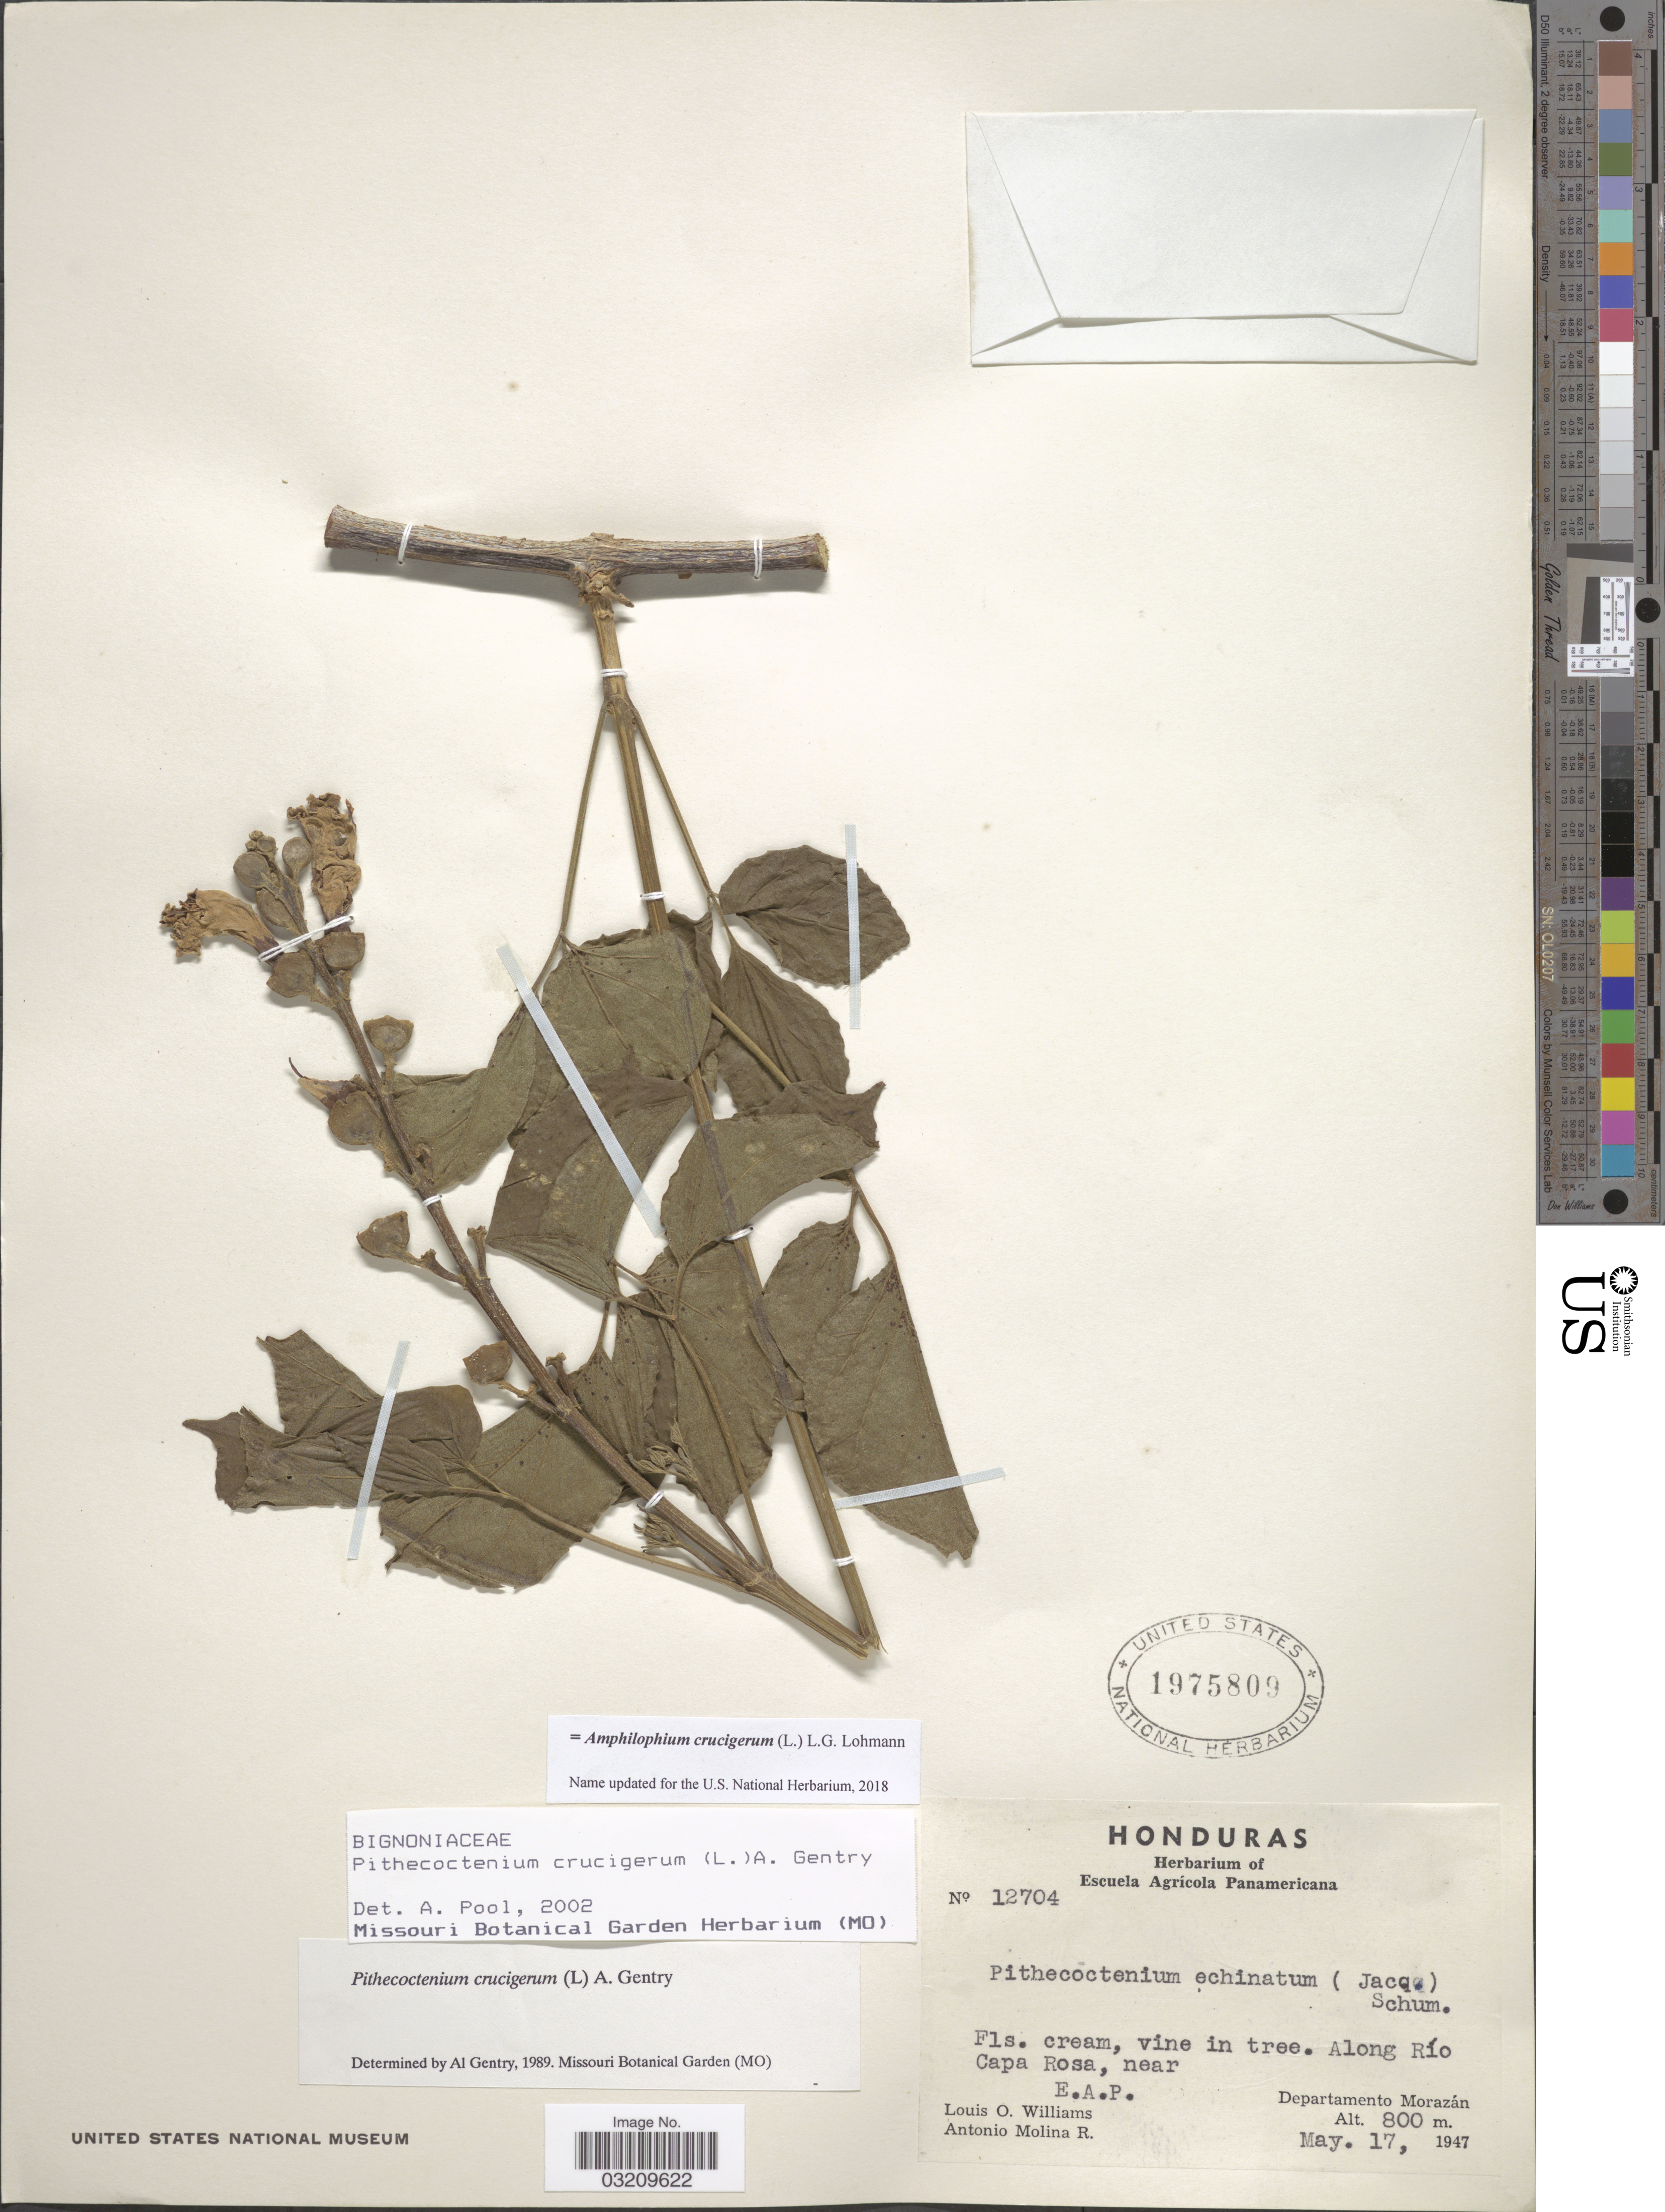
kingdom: Plantae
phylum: Tracheophyta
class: Magnoliopsida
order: Lamiales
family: Bignoniaceae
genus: Amphilophium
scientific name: Amphilophium crucigerum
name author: (L.) L.G. Lohmann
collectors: L. O. Williams & A. Molina R.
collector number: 12704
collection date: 1947-05-17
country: Honduras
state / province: Fco. Morazán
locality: Along Río Capa Rosa, near E. A. P. Departamento Morazán.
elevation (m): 800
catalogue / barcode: US 1975809